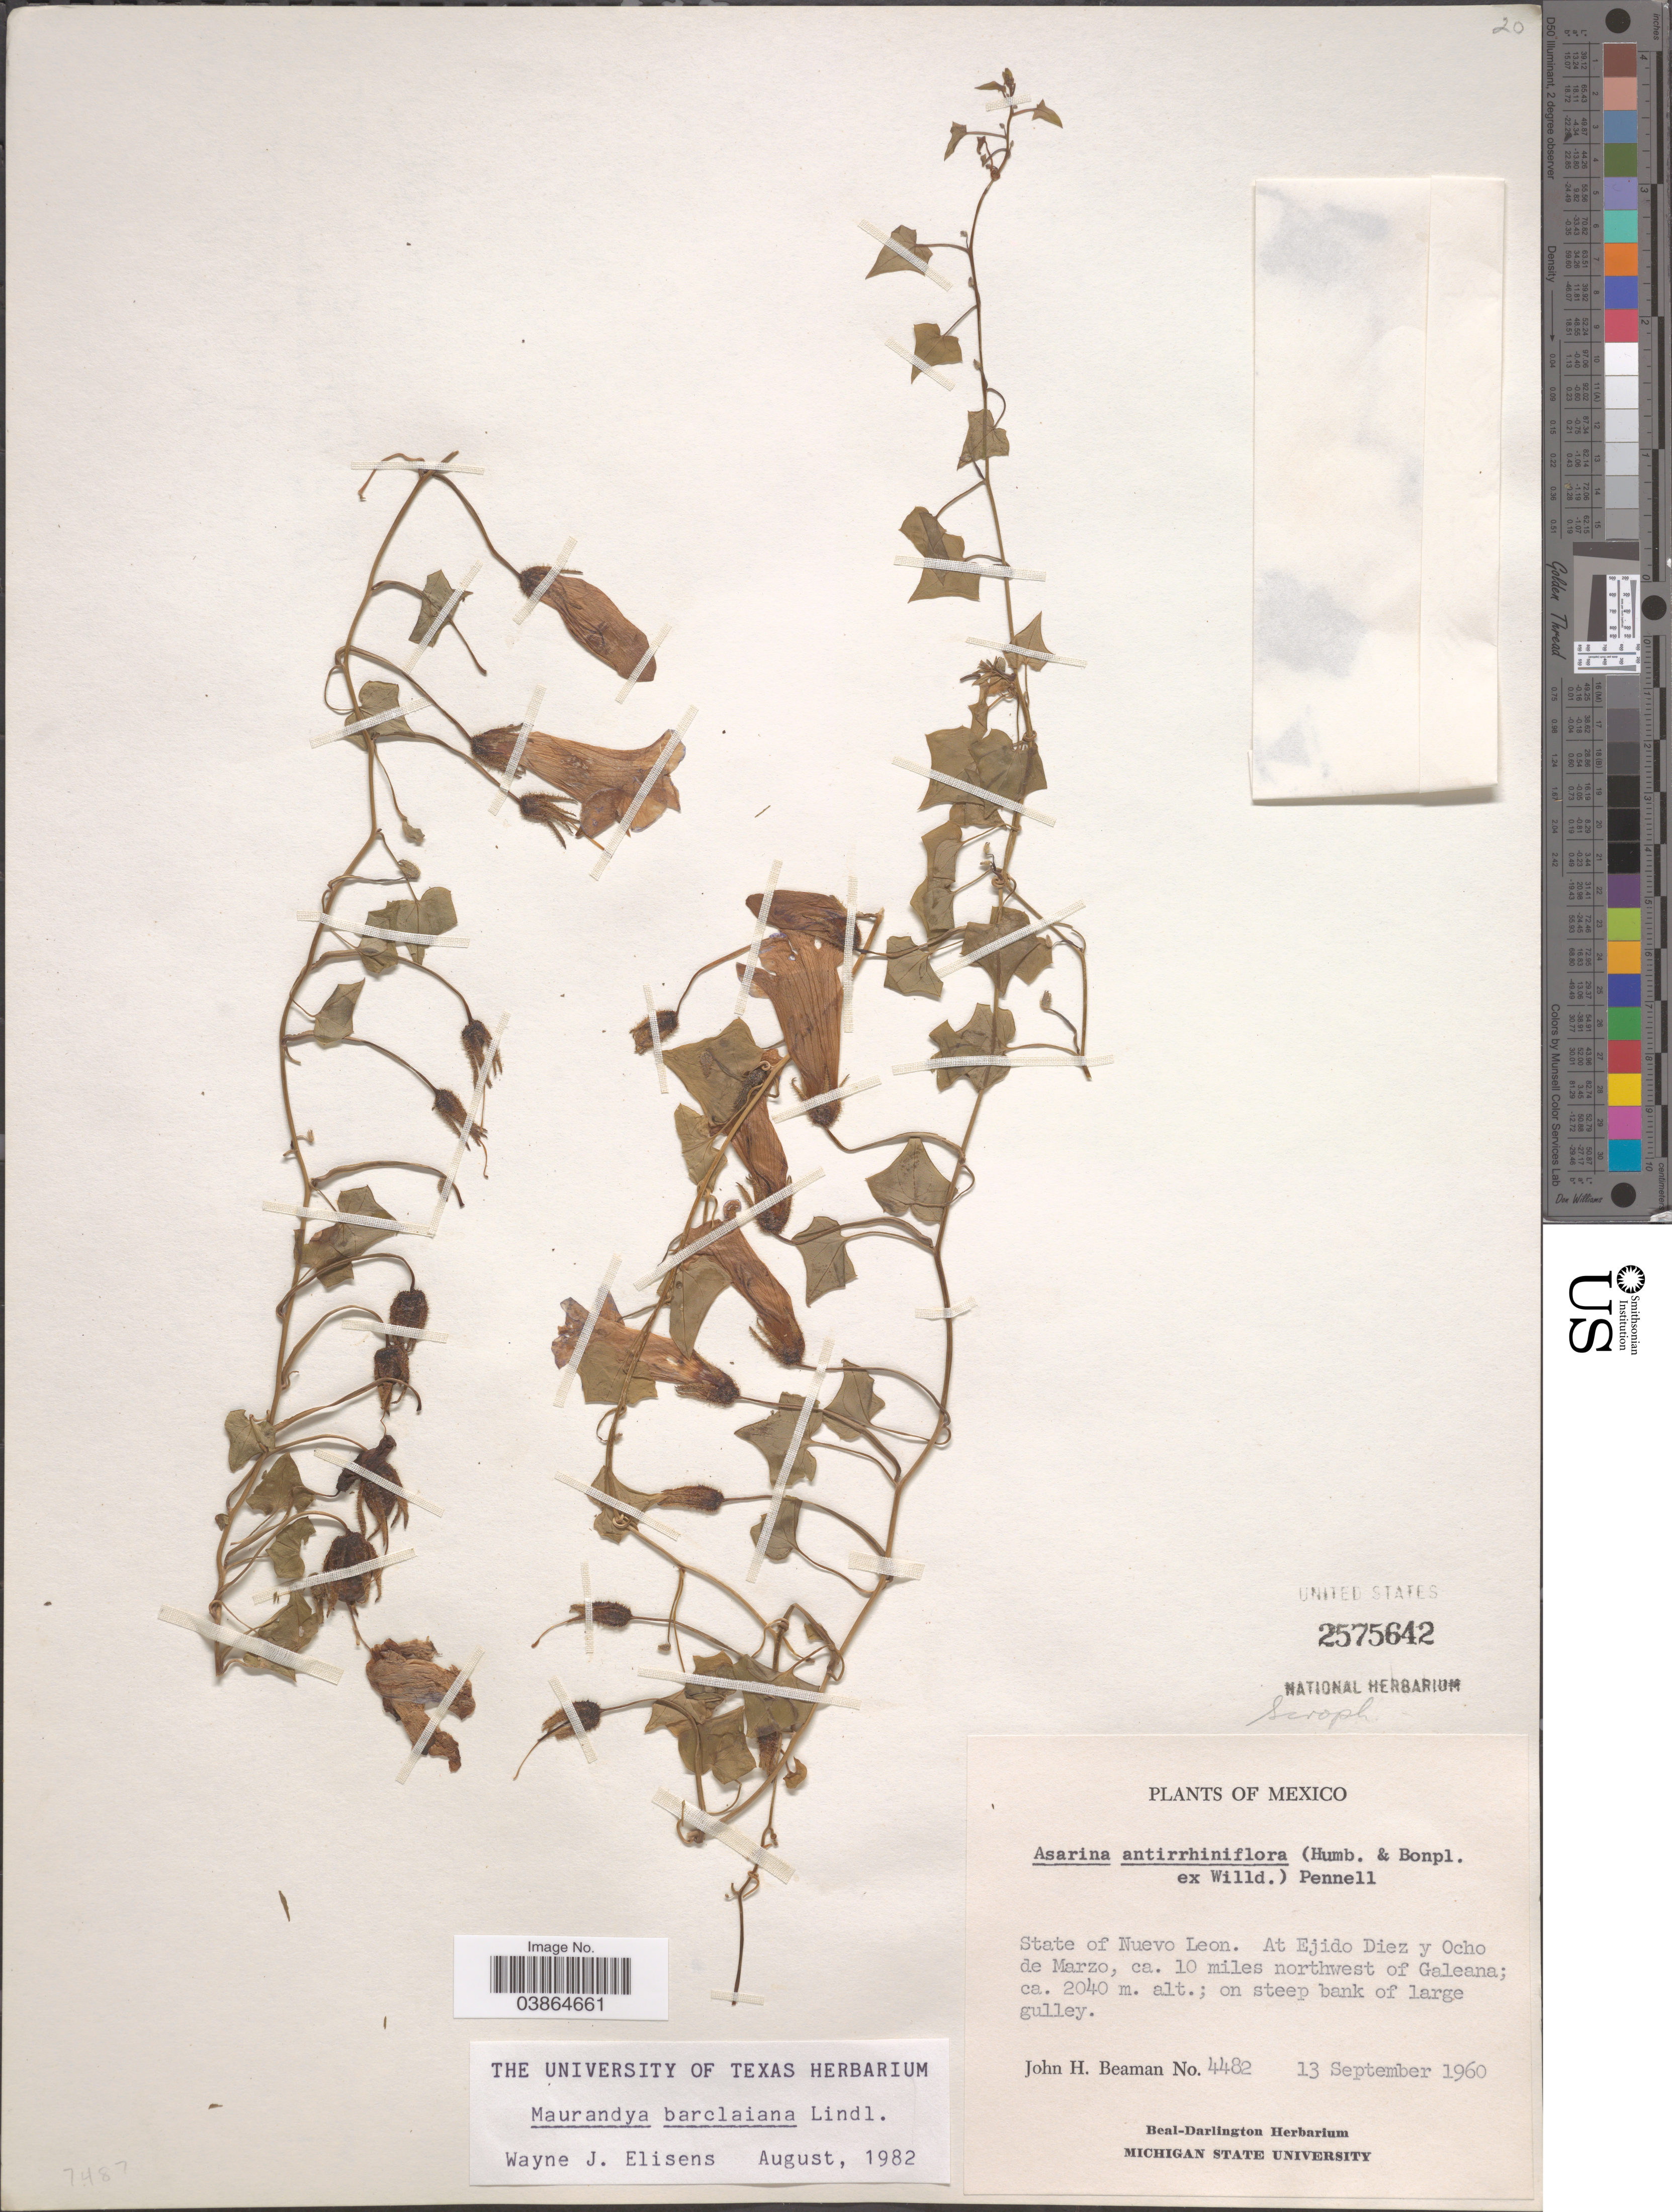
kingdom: Plantae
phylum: Tracheophyta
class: Magnoliopsida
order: Lamiales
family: Plantaginaceae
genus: Maurandya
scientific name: Maurandya barclayana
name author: Lindl.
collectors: J. H. Beaman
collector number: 4482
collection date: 1960-09-13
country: Mexico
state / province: Nuevo León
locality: At Ejido Diez y Ocho de Marzo, ca. 10 miles northwest of Galeana.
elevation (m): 2040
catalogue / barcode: US 2575642